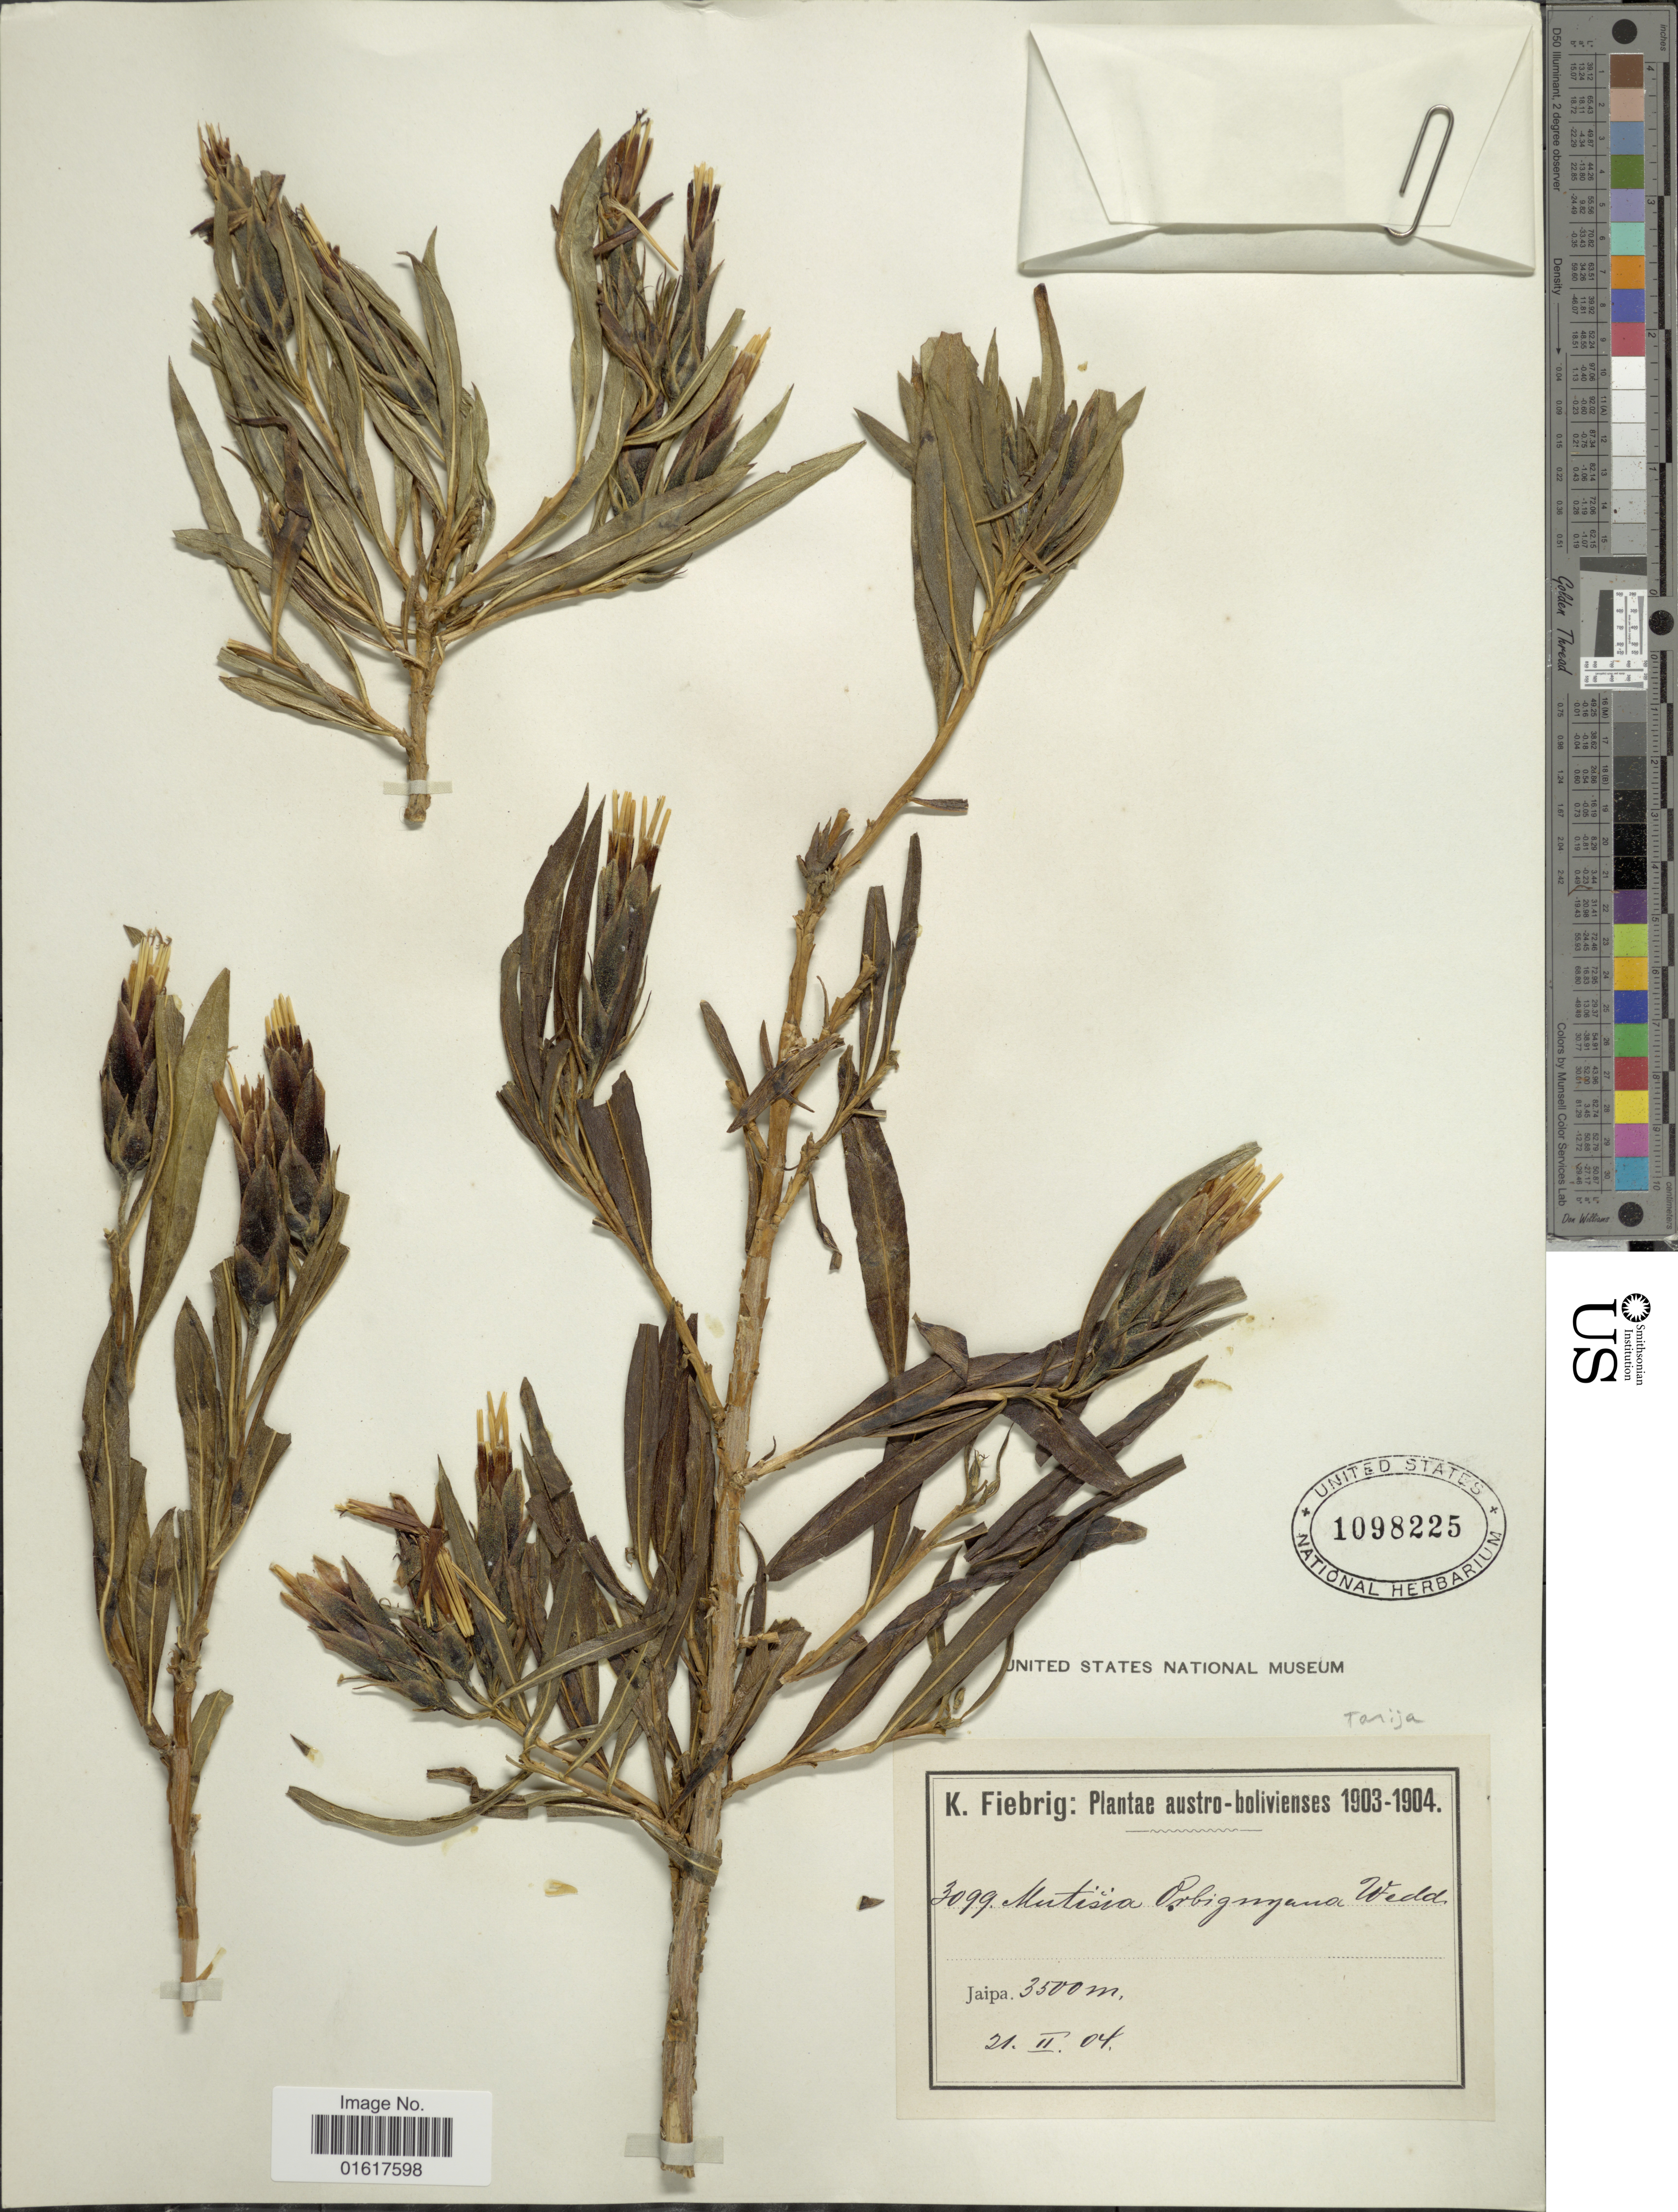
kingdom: Plantae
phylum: Tracheophyta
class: Magnoliopsida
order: Asterales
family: Asteraceae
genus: Mutisia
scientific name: Mutisia orbignyana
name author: Wedd.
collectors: K. Fiebrig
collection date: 1904-02-21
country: Bolivia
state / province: Tarija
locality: Jaipa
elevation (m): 3500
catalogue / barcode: US 1098225